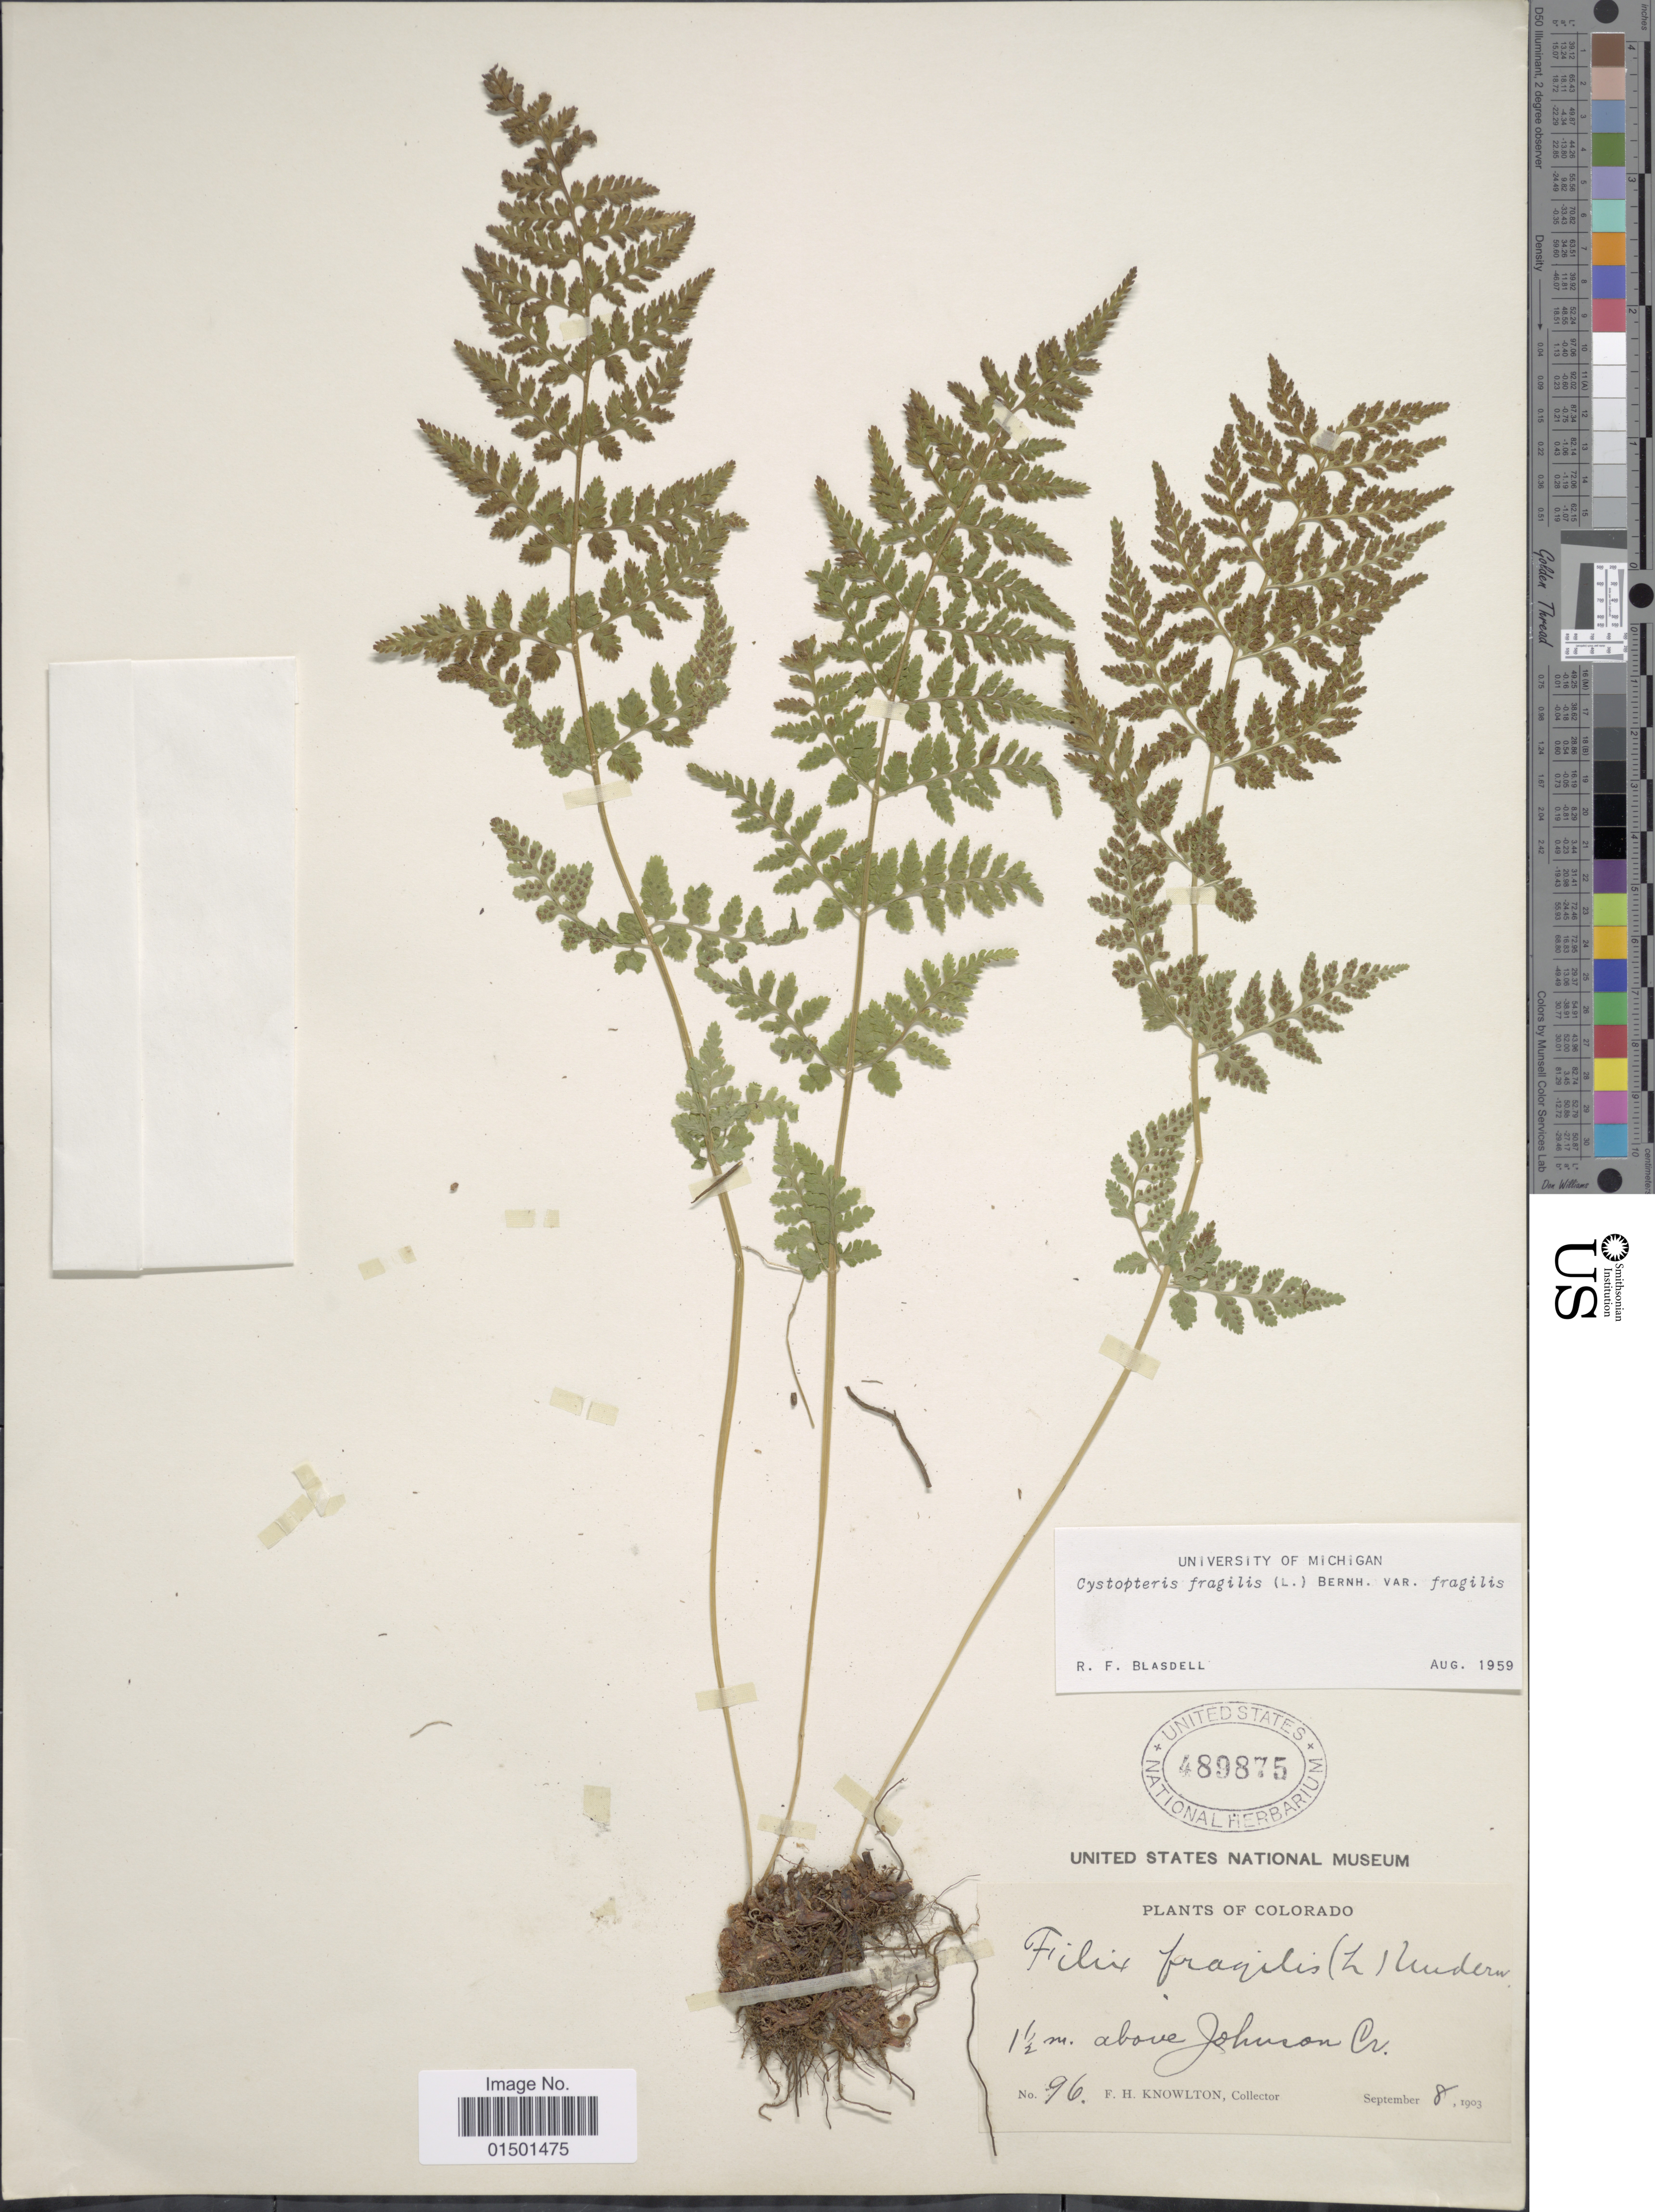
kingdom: Plantae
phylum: Tracheophyta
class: Polypodiopsida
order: Polypodiales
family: Cystopteridaceae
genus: Cystopteris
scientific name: Cystopteris fragilis var. fragilis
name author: (L.) Bernh.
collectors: F. H. Knowlton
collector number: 96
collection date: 1903-09-08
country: United States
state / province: Colorado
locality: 1 ½ m above Johnson Cr.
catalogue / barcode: US 489875